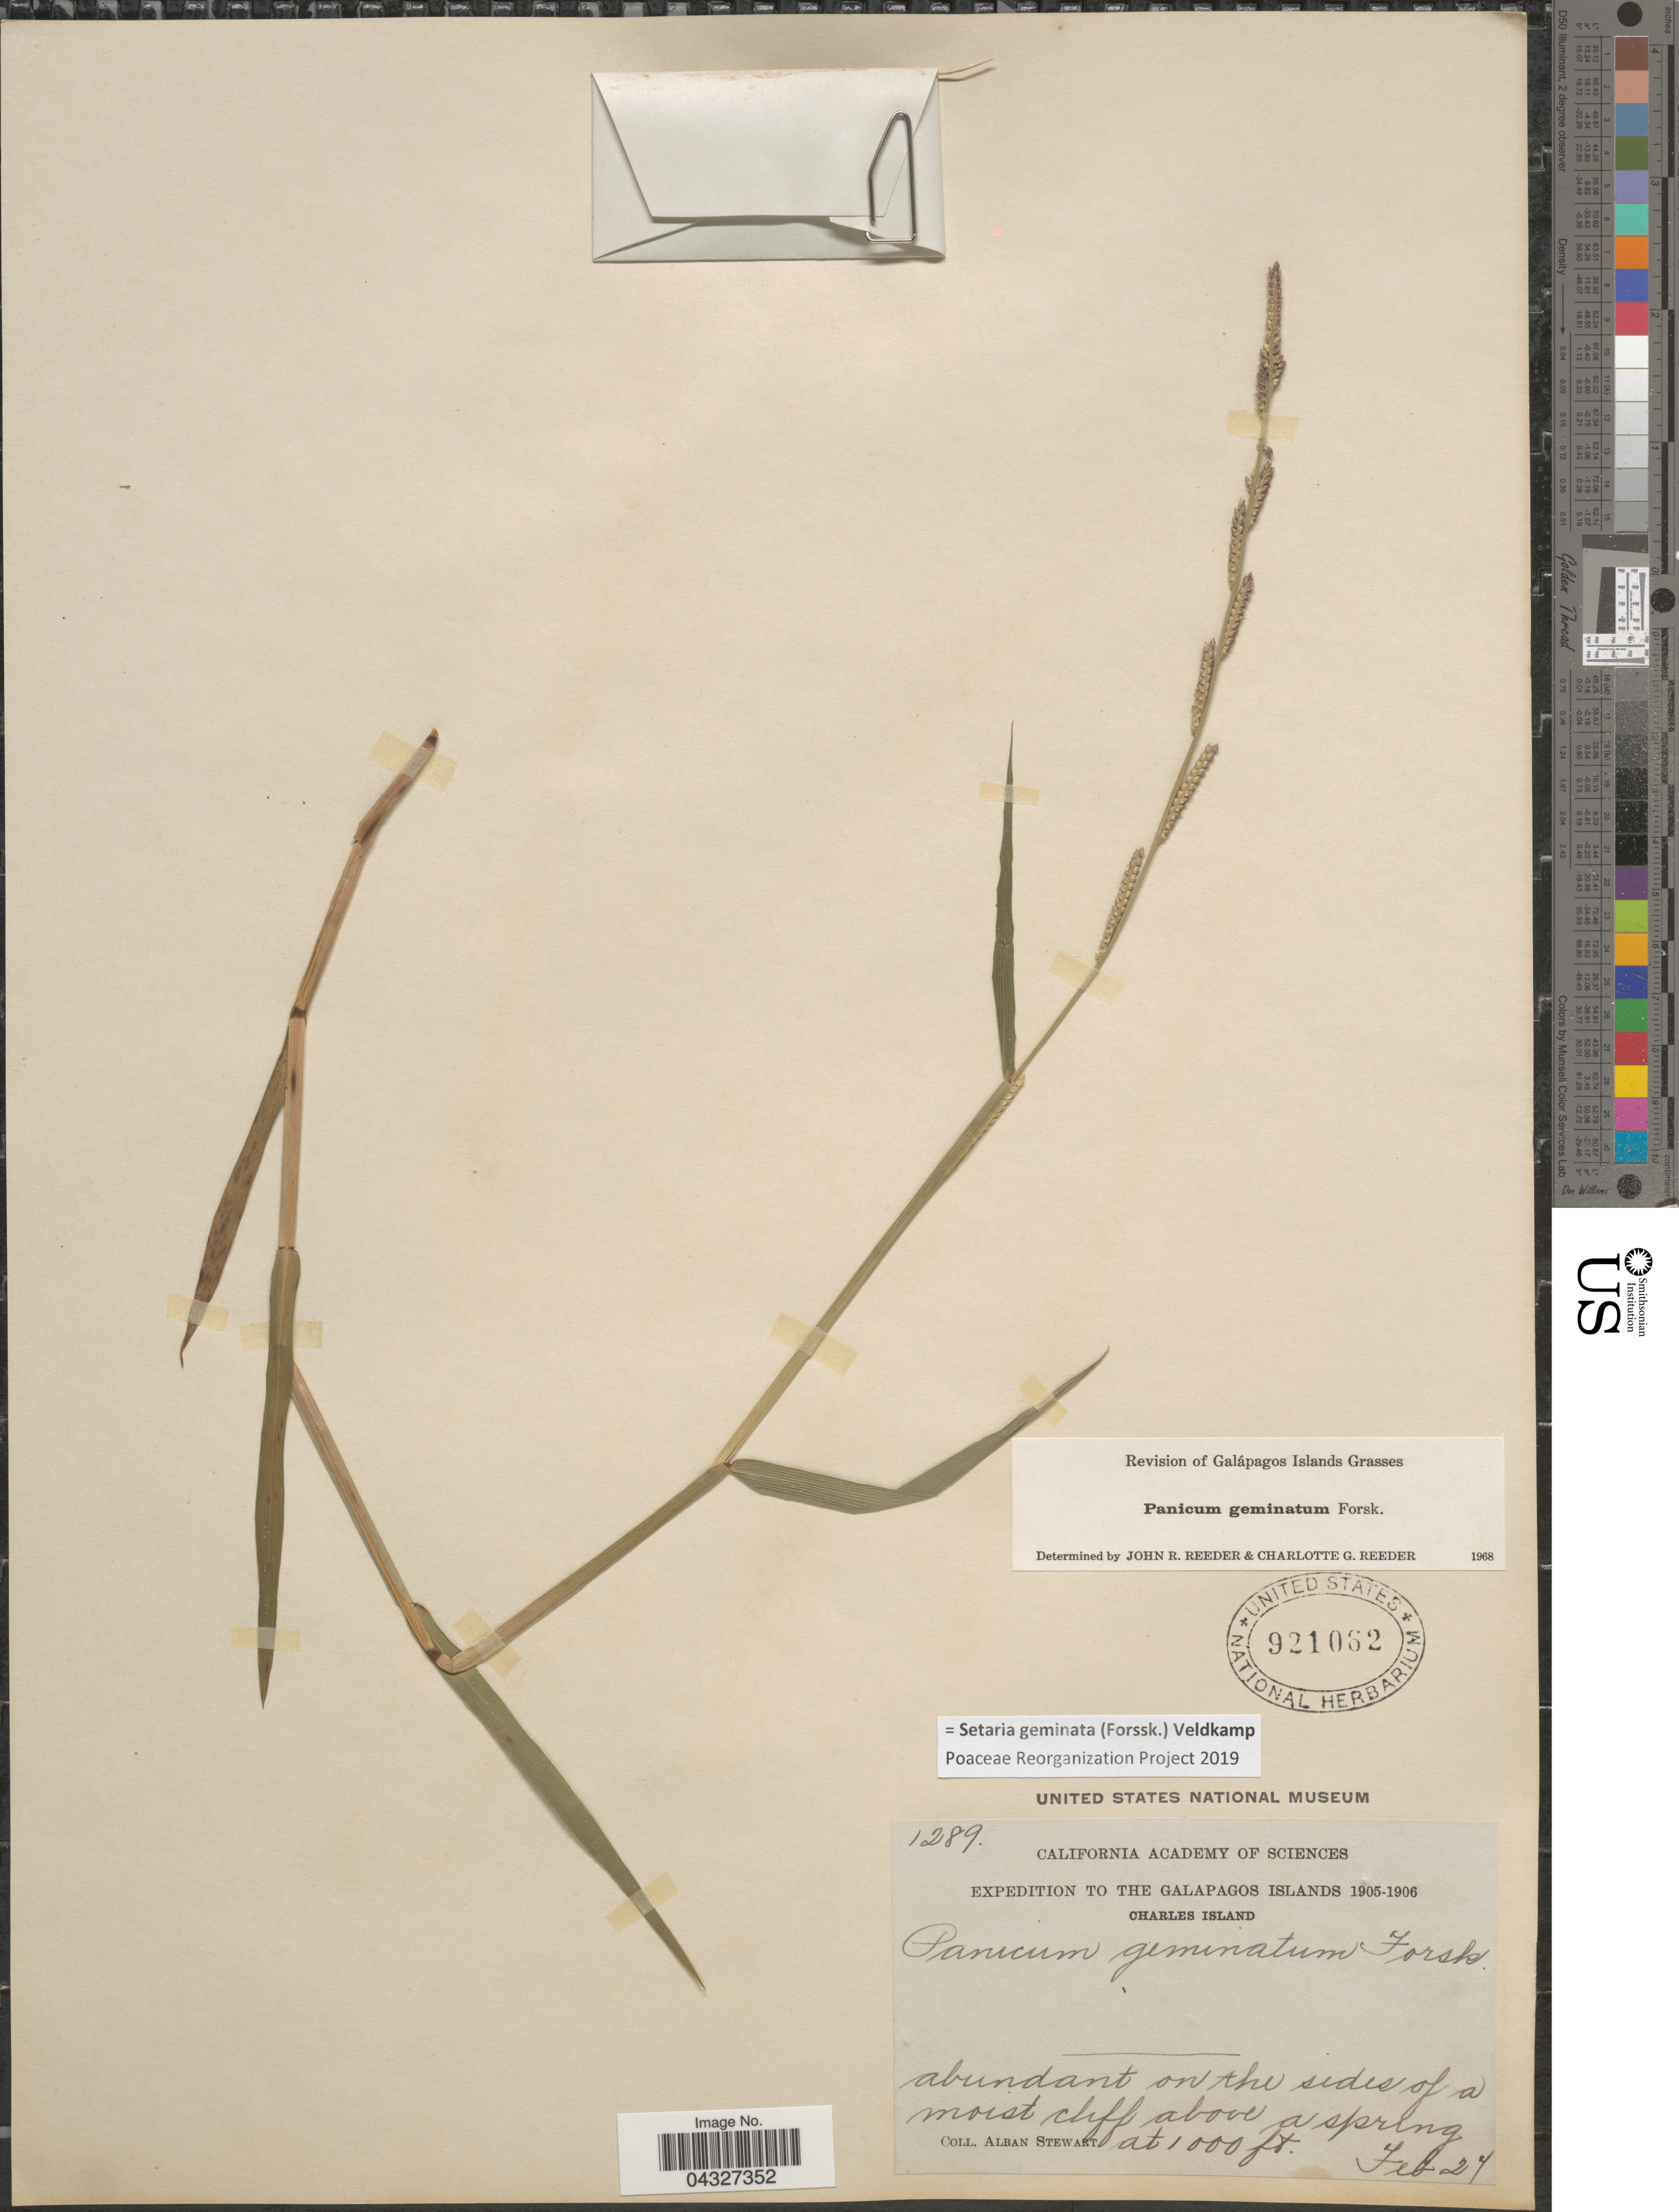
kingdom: Plantae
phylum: Tracheophyta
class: Liliopsida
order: Poales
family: Poaceae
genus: Setaria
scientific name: Setaria geminata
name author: (Forssk.) Veldkamp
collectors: A. Stewart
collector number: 1289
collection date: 1905-02-27/1906-02-27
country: Ecuador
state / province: Colón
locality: Expedition to the Galapagos Islands 1905-1906. Charles Island.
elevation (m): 305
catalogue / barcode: US 921062